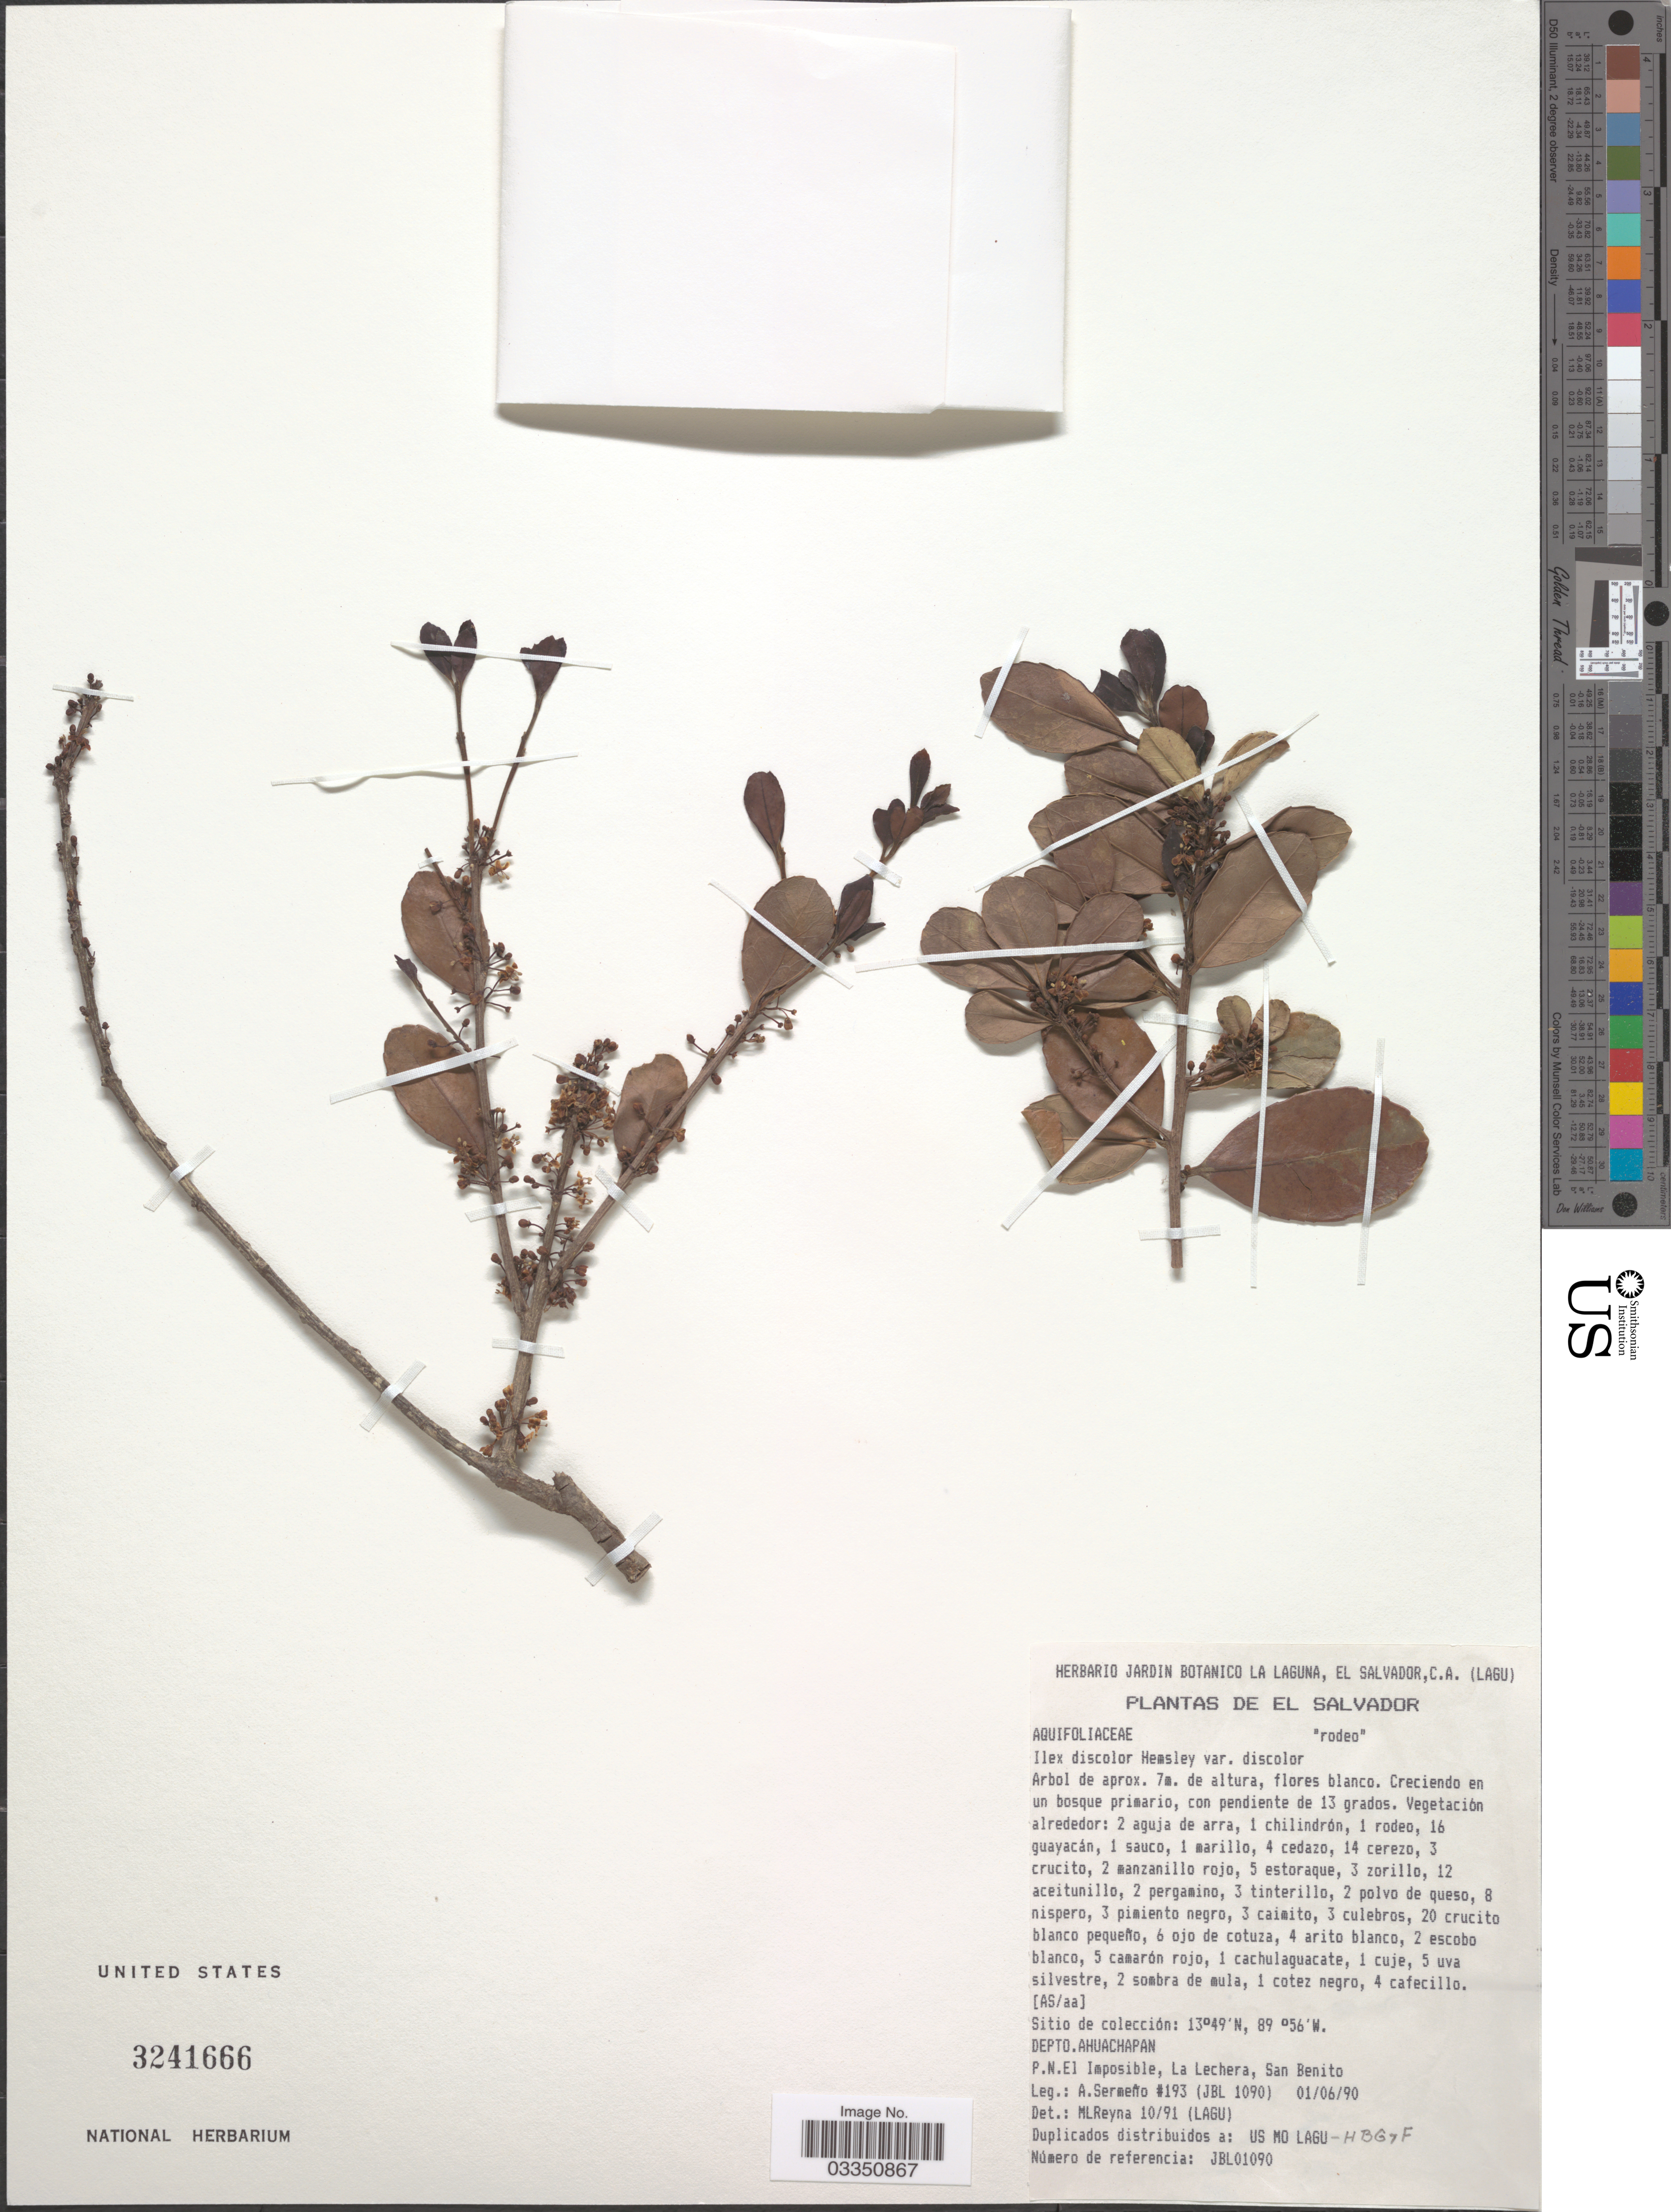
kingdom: Plantae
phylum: Tracheophyta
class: Magnoliopsida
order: Aquifoliales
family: Aquifoliaceae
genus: Ilex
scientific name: Ilex discolor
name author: Hemsl.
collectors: A. Sermeno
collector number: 193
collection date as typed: Transcribed d/m/y: 1/6/90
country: El Salvador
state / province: Ahuachapan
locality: Depto. Ahuachapan, P.N. El Imposible, La Lechera, San Benito.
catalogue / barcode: US 3241666